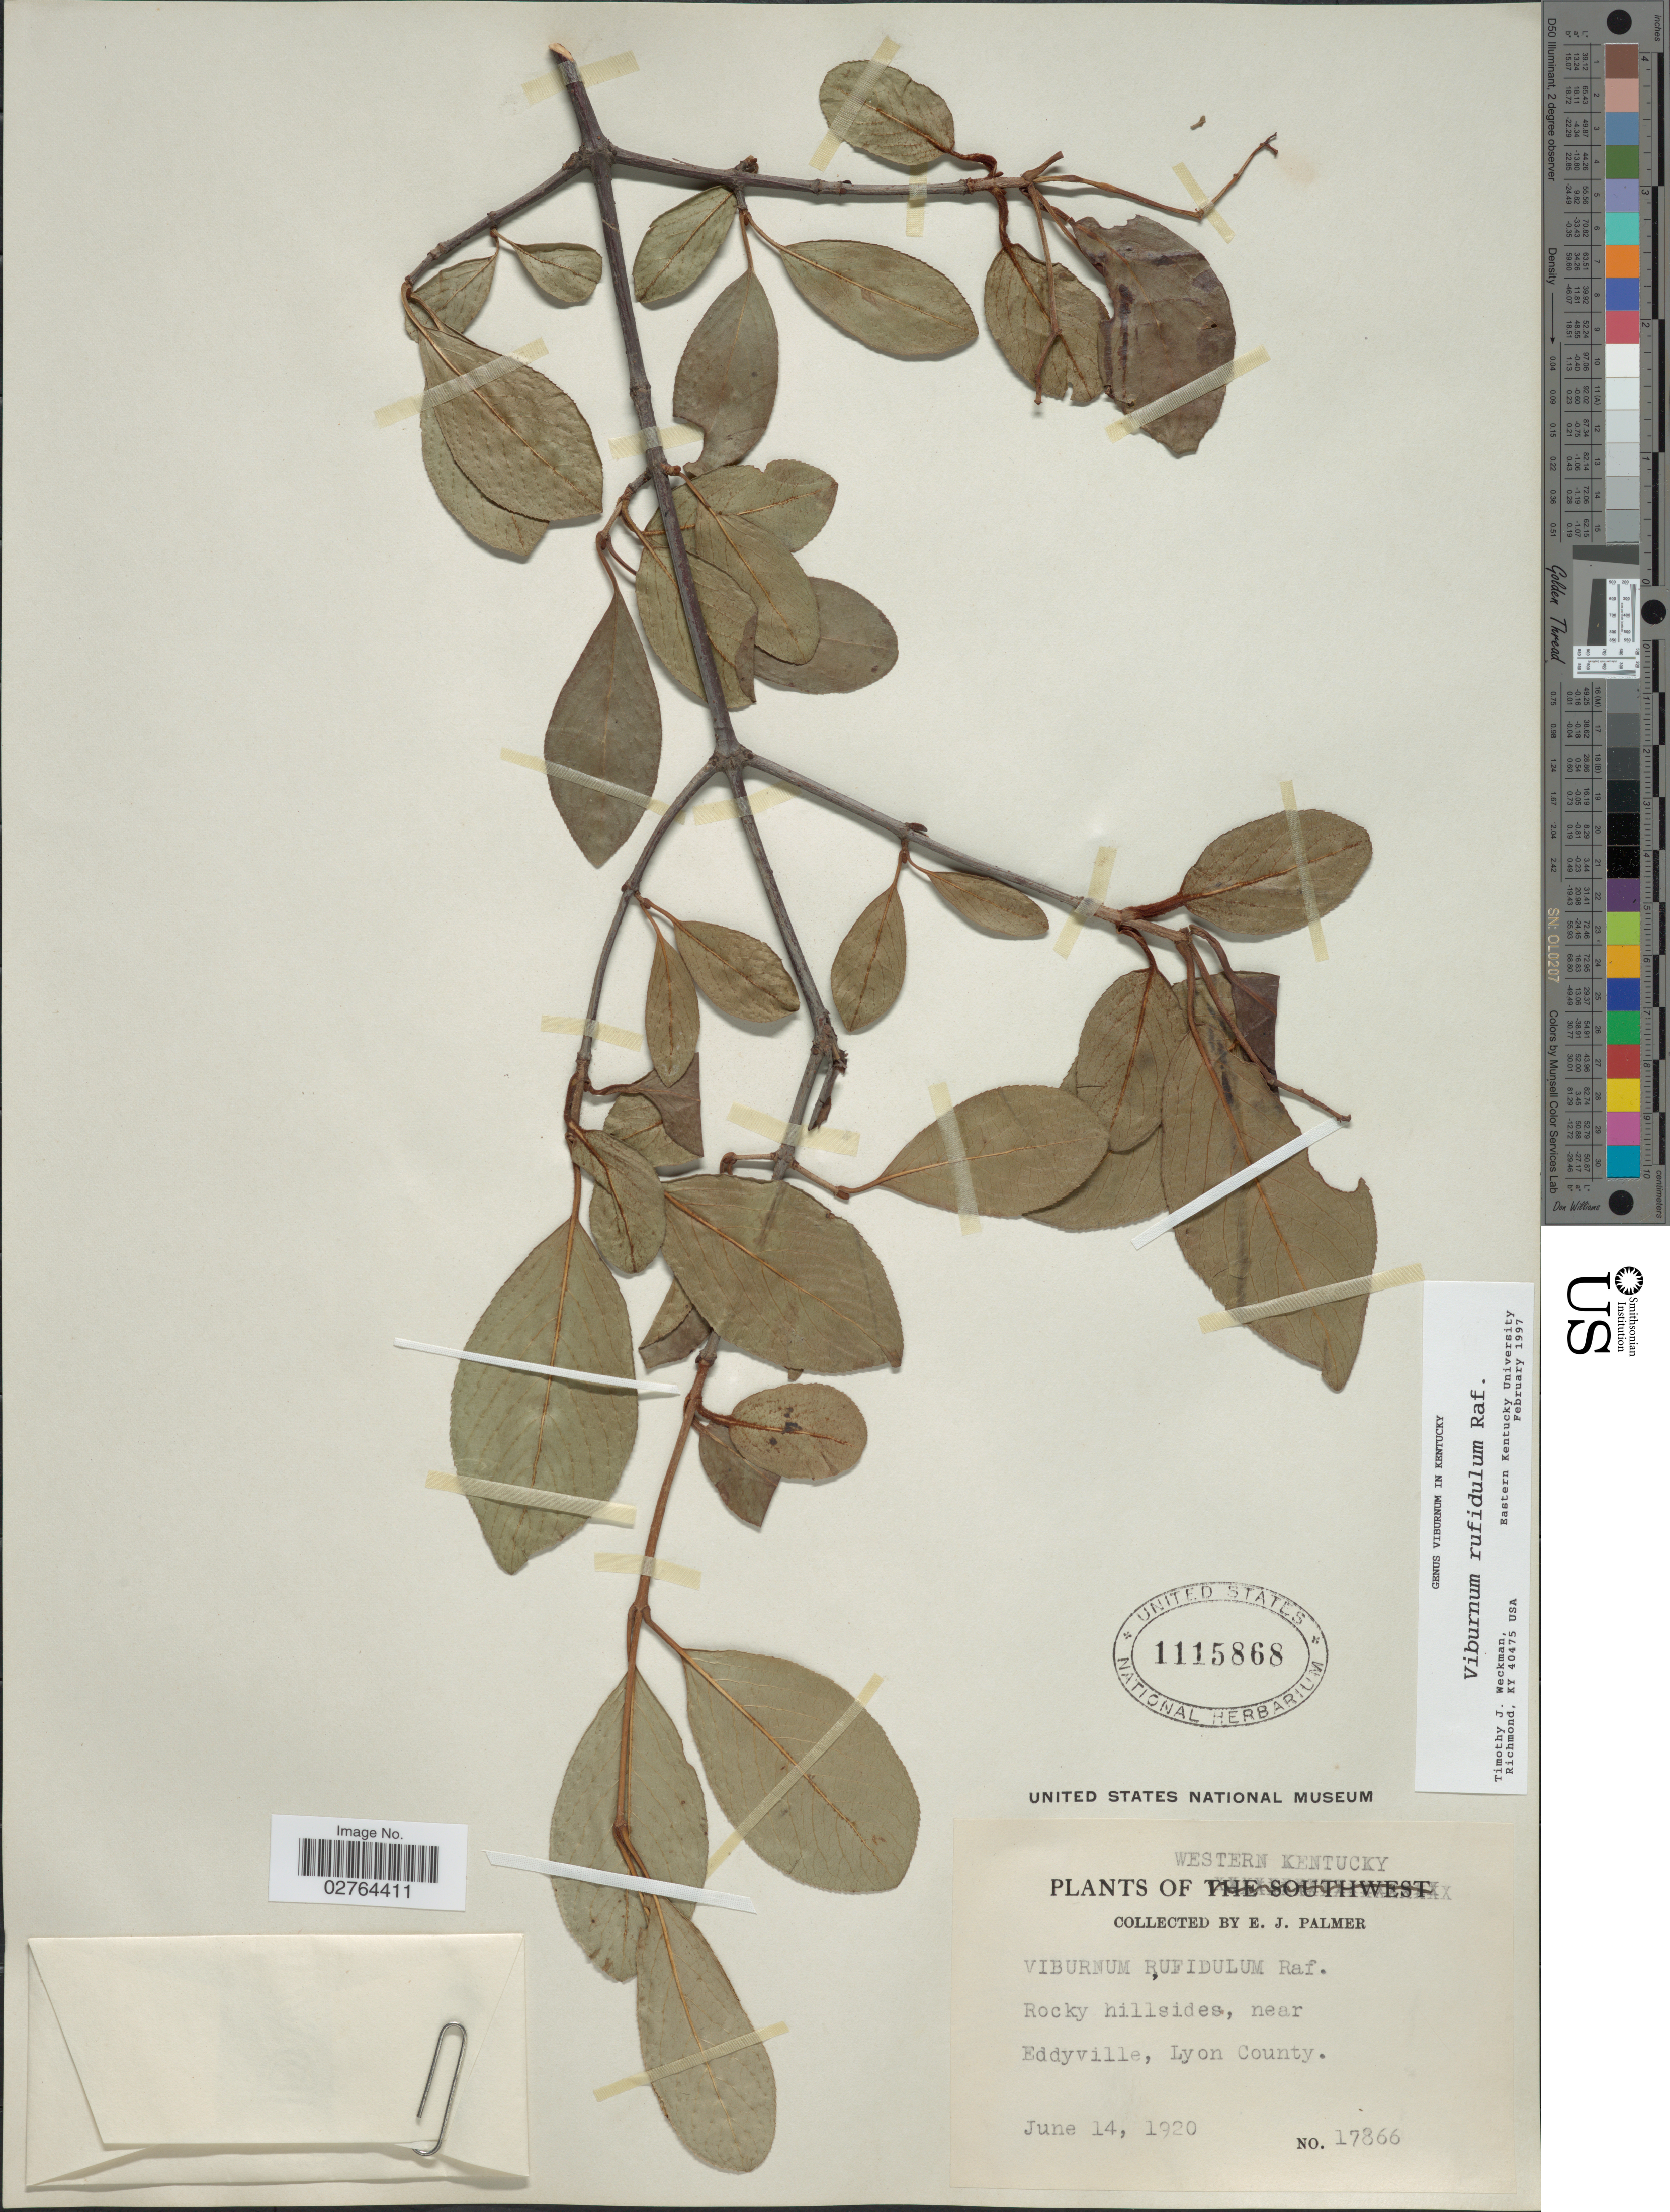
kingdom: Plantae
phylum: Tracheophyta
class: Magnoliopsida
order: Dipsacales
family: Viburnaceae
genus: Viburnum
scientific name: Viburnum rufidulum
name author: Raf.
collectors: E. J. Palmer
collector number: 17866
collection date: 1920-06-14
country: United States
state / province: Kentucky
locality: Western Kentucky. Rocky hillsides, near Eddyville, Lyon County.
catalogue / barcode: US 1115868